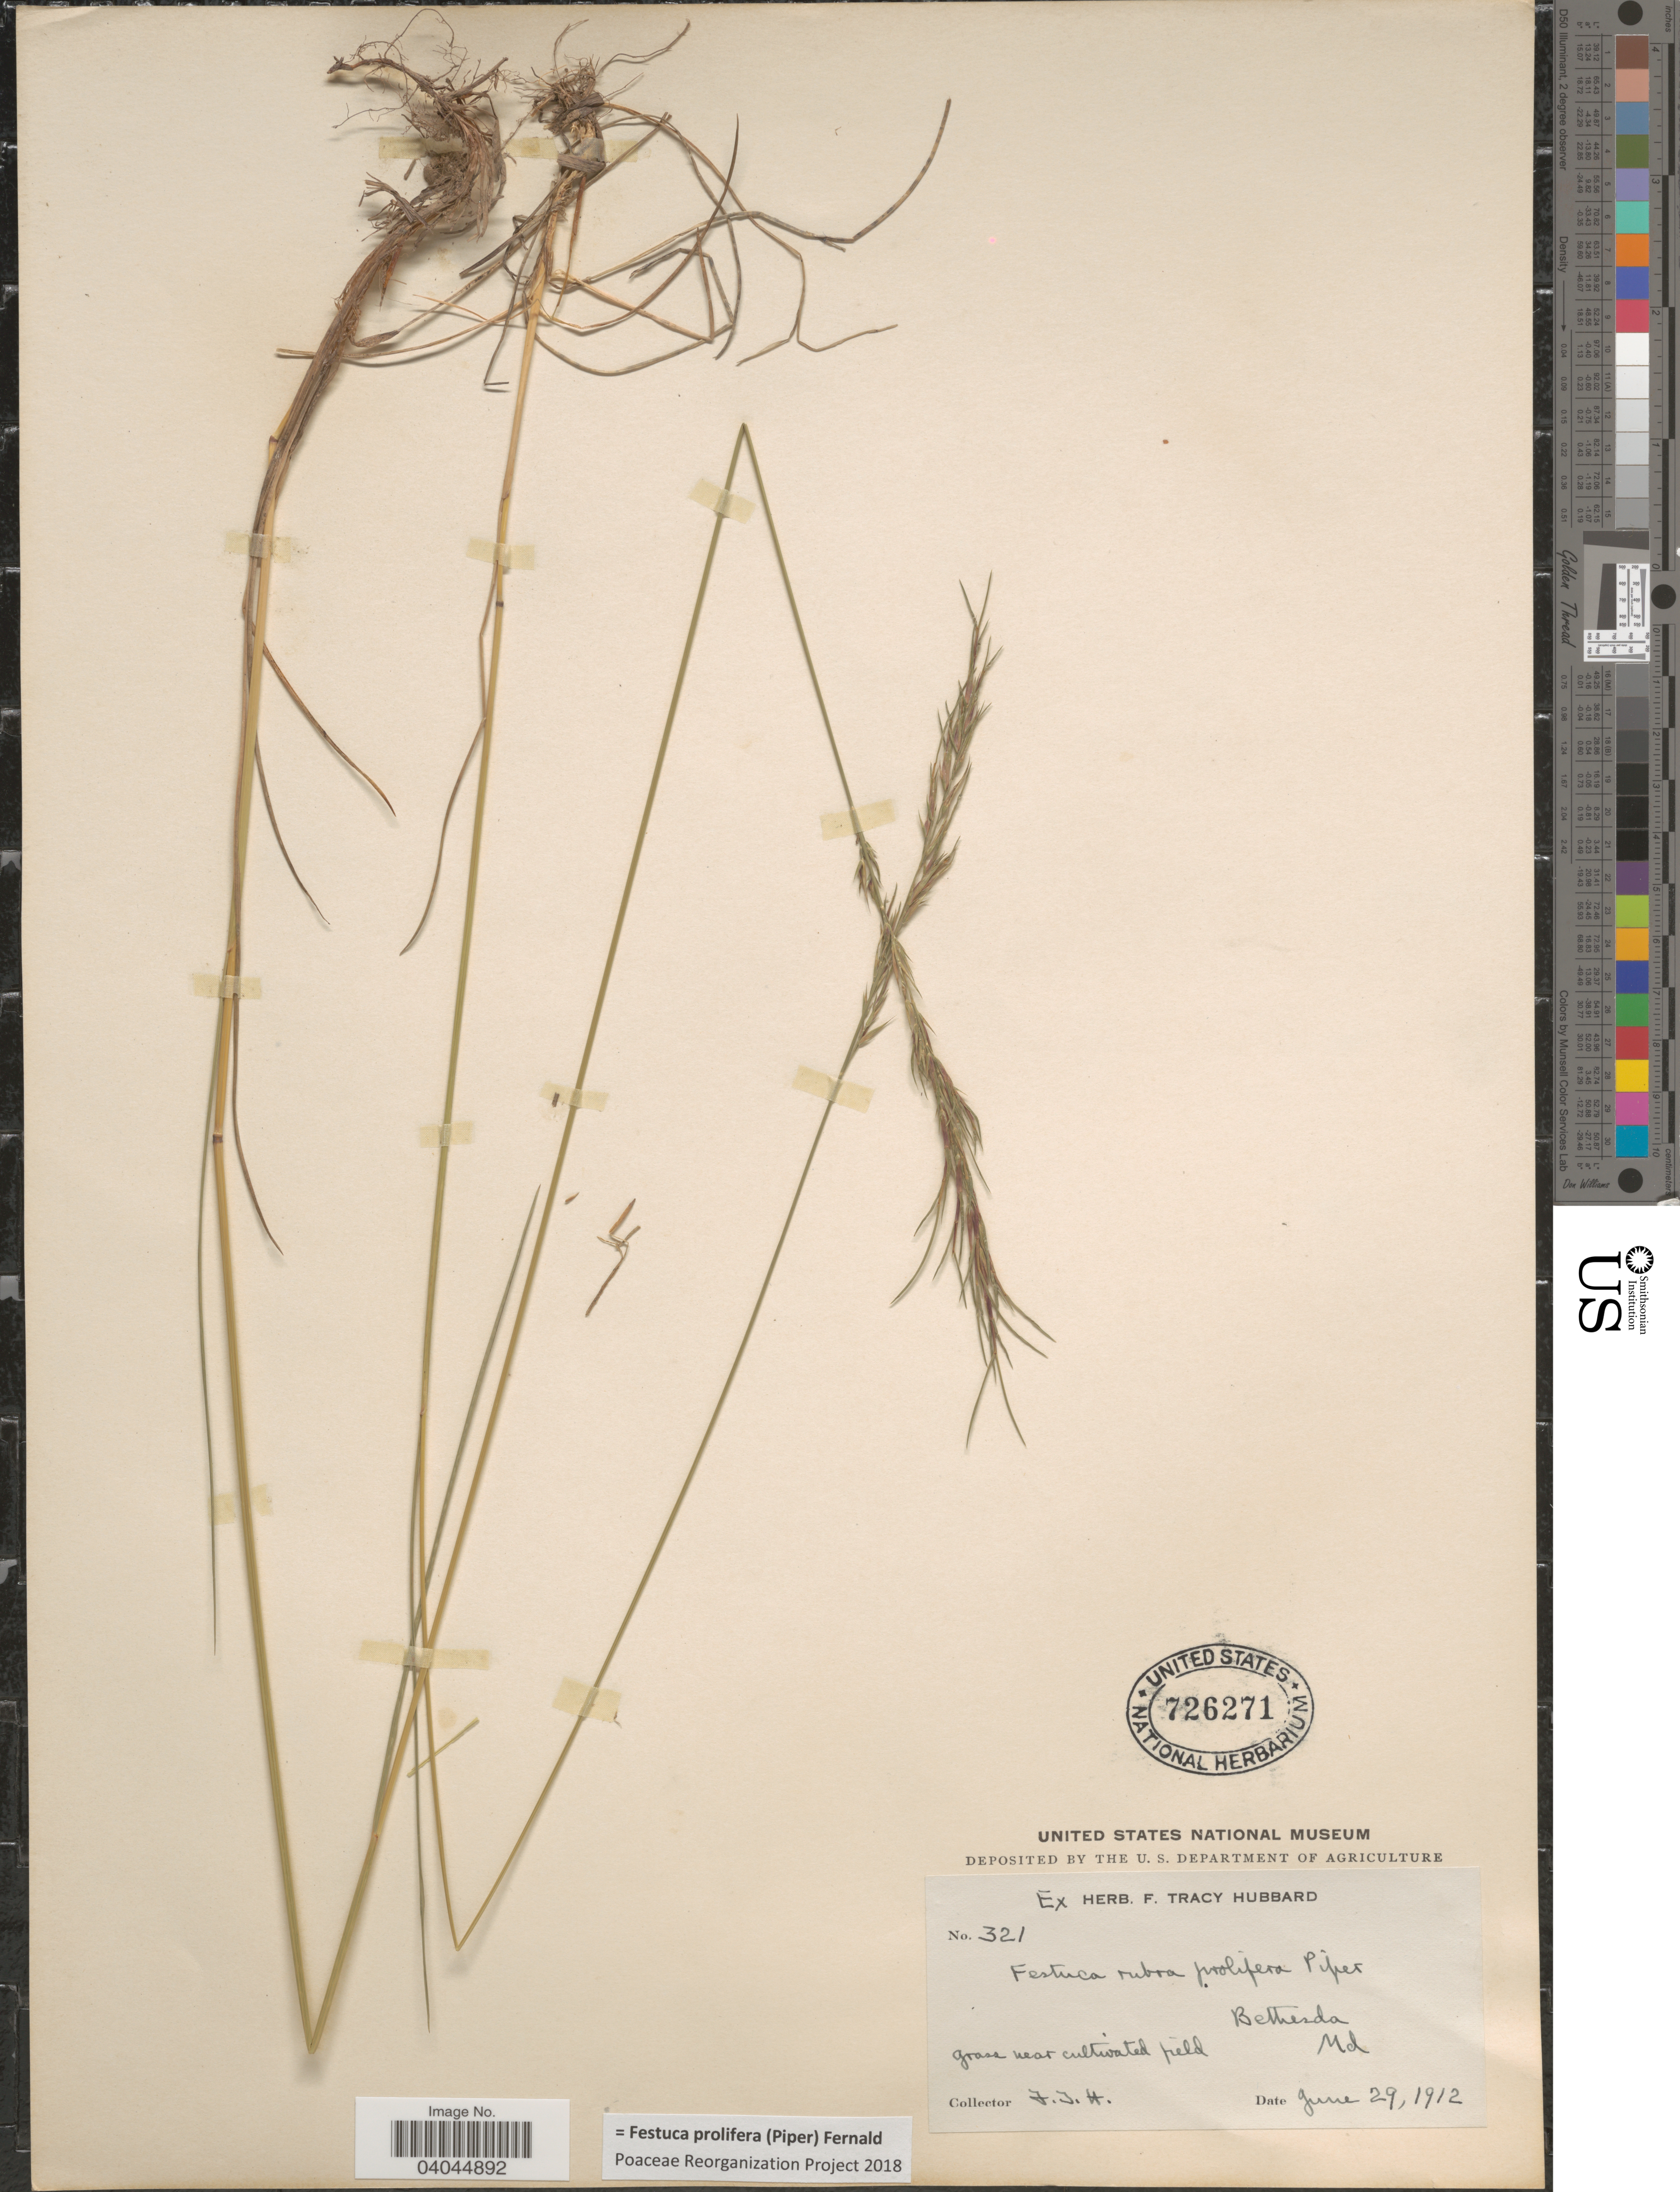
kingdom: Plantae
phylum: Tracheophyta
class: Liliopsida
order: Poales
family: Poaceae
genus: Festuca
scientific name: Festuca prolifera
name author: (Piper) Fernald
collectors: F. T. Hubbard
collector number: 321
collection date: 1912-06-29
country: United States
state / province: Maryland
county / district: Montgomery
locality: Bethesda.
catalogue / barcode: US 726271